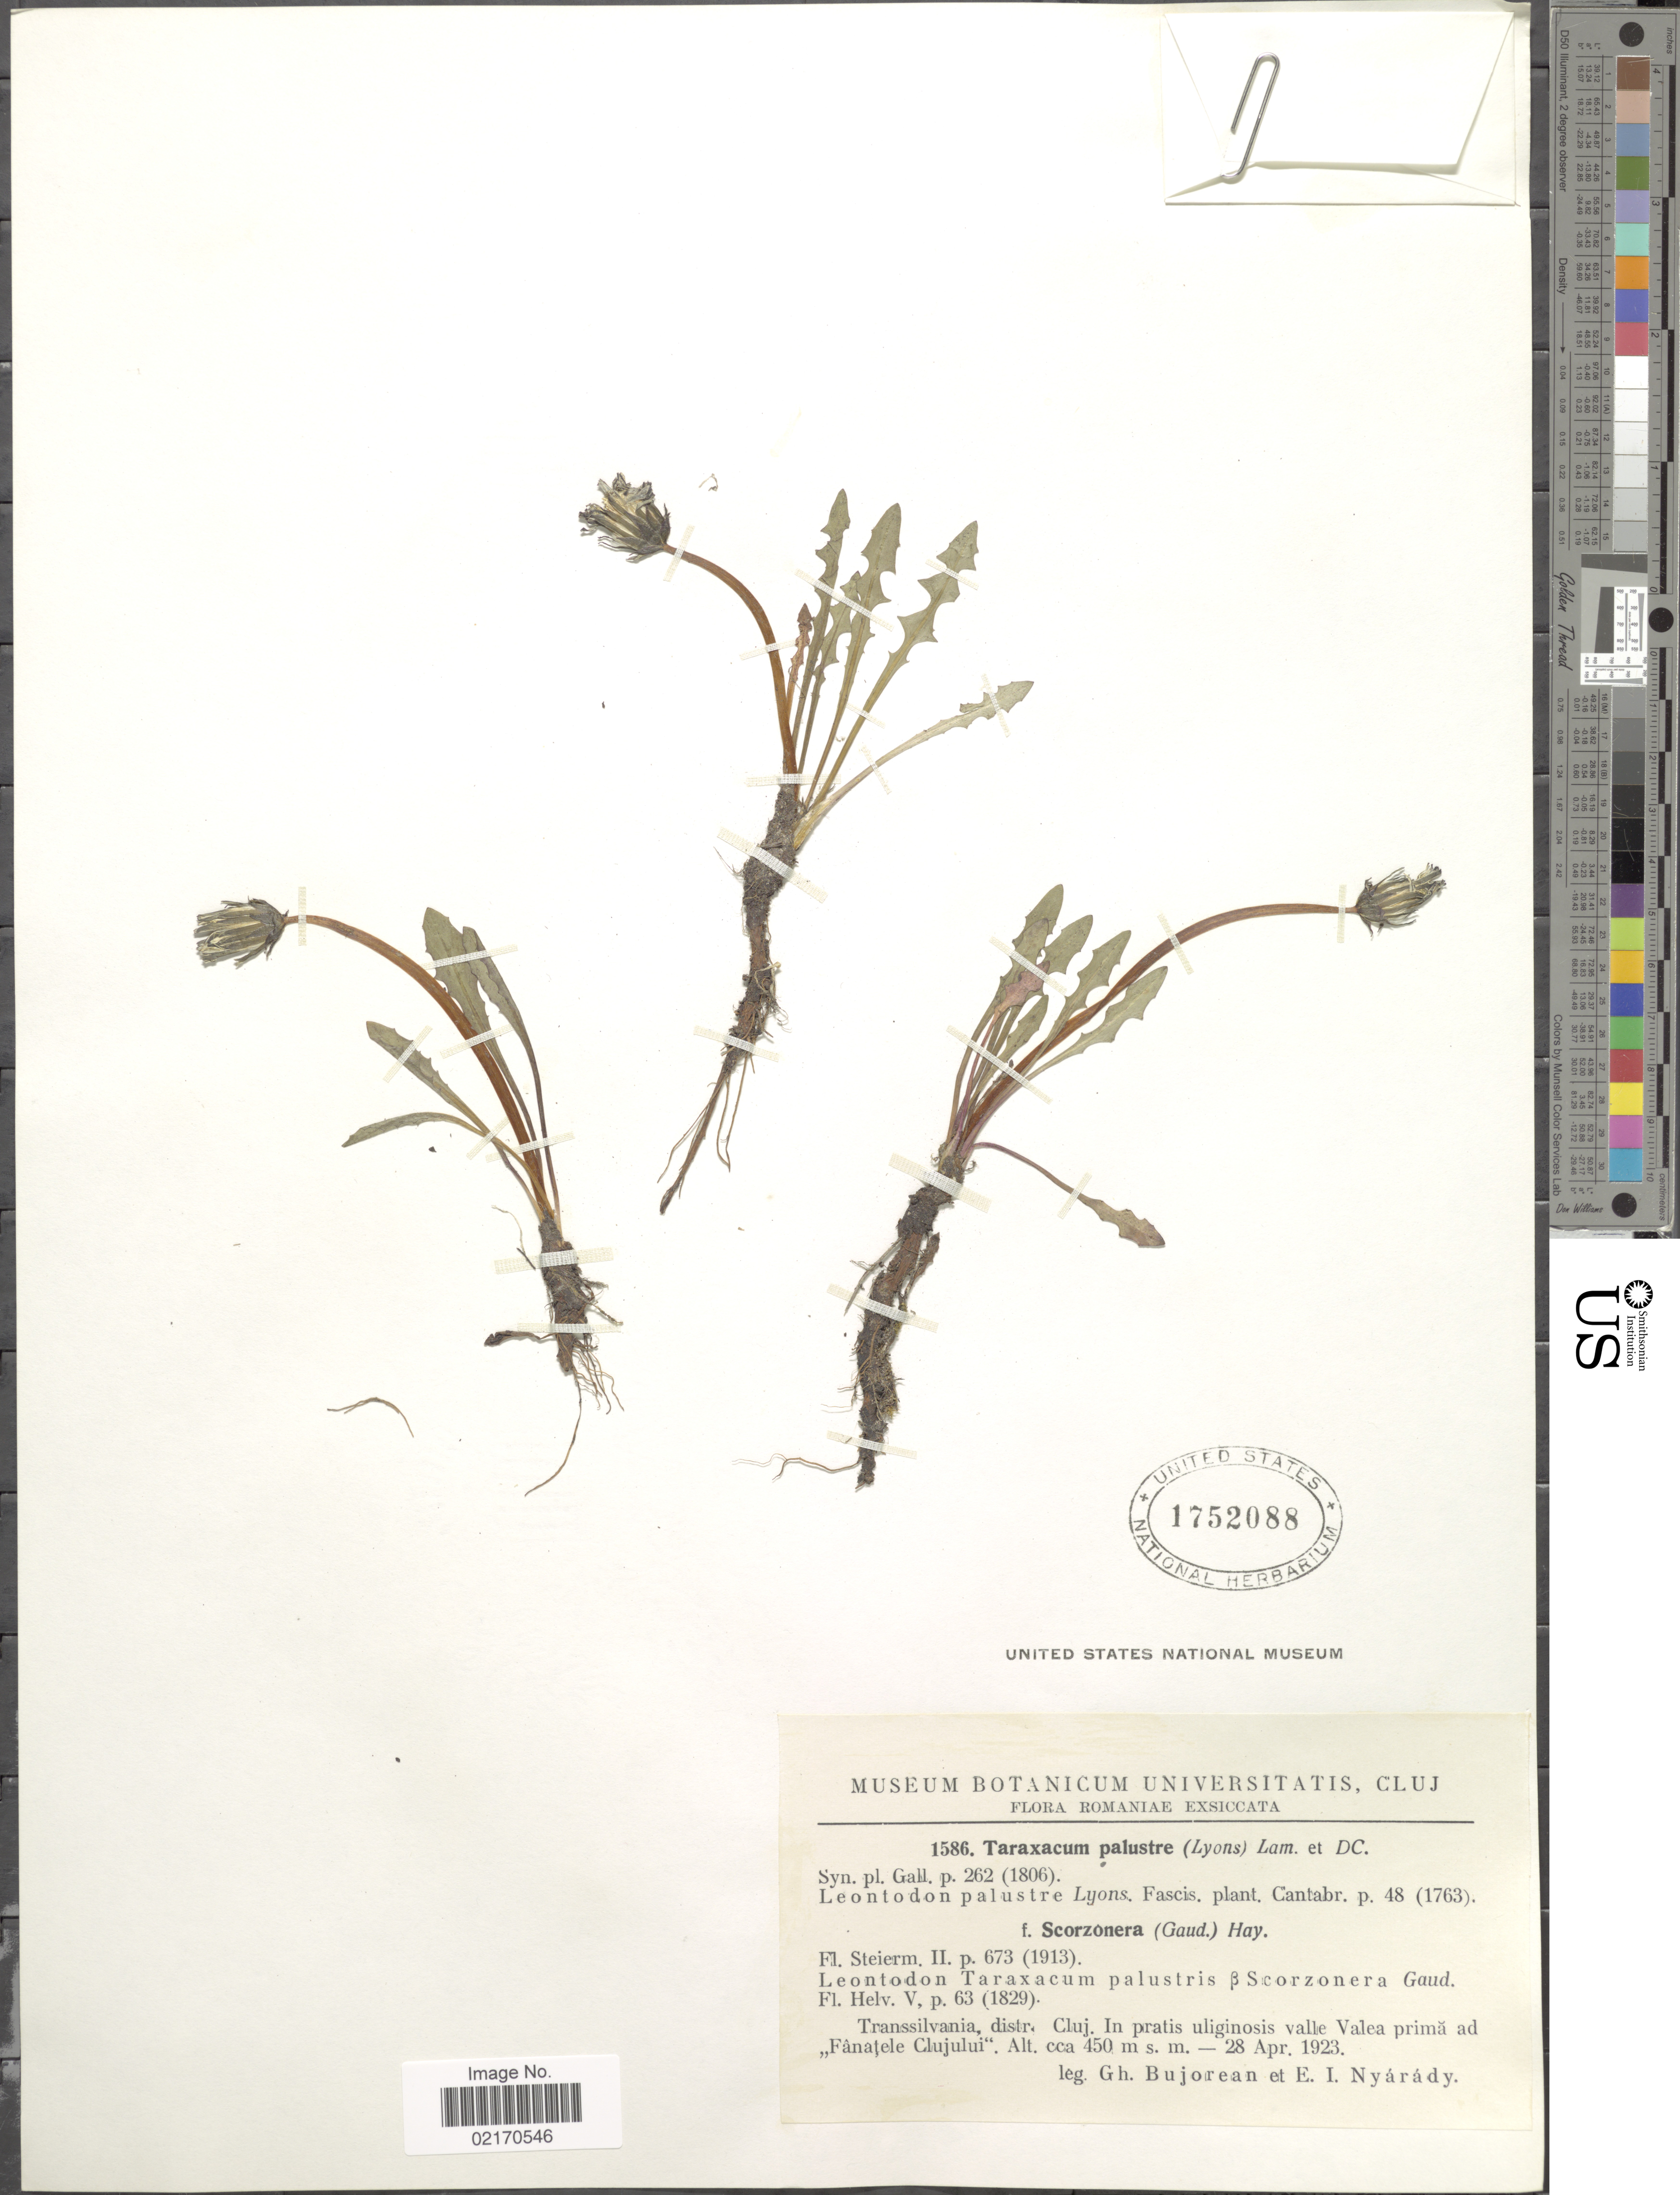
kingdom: Plantae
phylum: Tracheophyta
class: Magnoliopsida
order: Asterales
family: Asteraceae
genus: Taraxacum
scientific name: Taraxacum palustre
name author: (Lyons) Symons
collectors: G. Bujorean & E. Nyárády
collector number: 1586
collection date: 1923-04-28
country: Romania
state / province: Cluj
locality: Romaniae, Transilvania, distr. Cluj, in pratis uliginosis valle Valea prima ad "Fanatele Clujului".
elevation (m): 450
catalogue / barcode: US 1752088